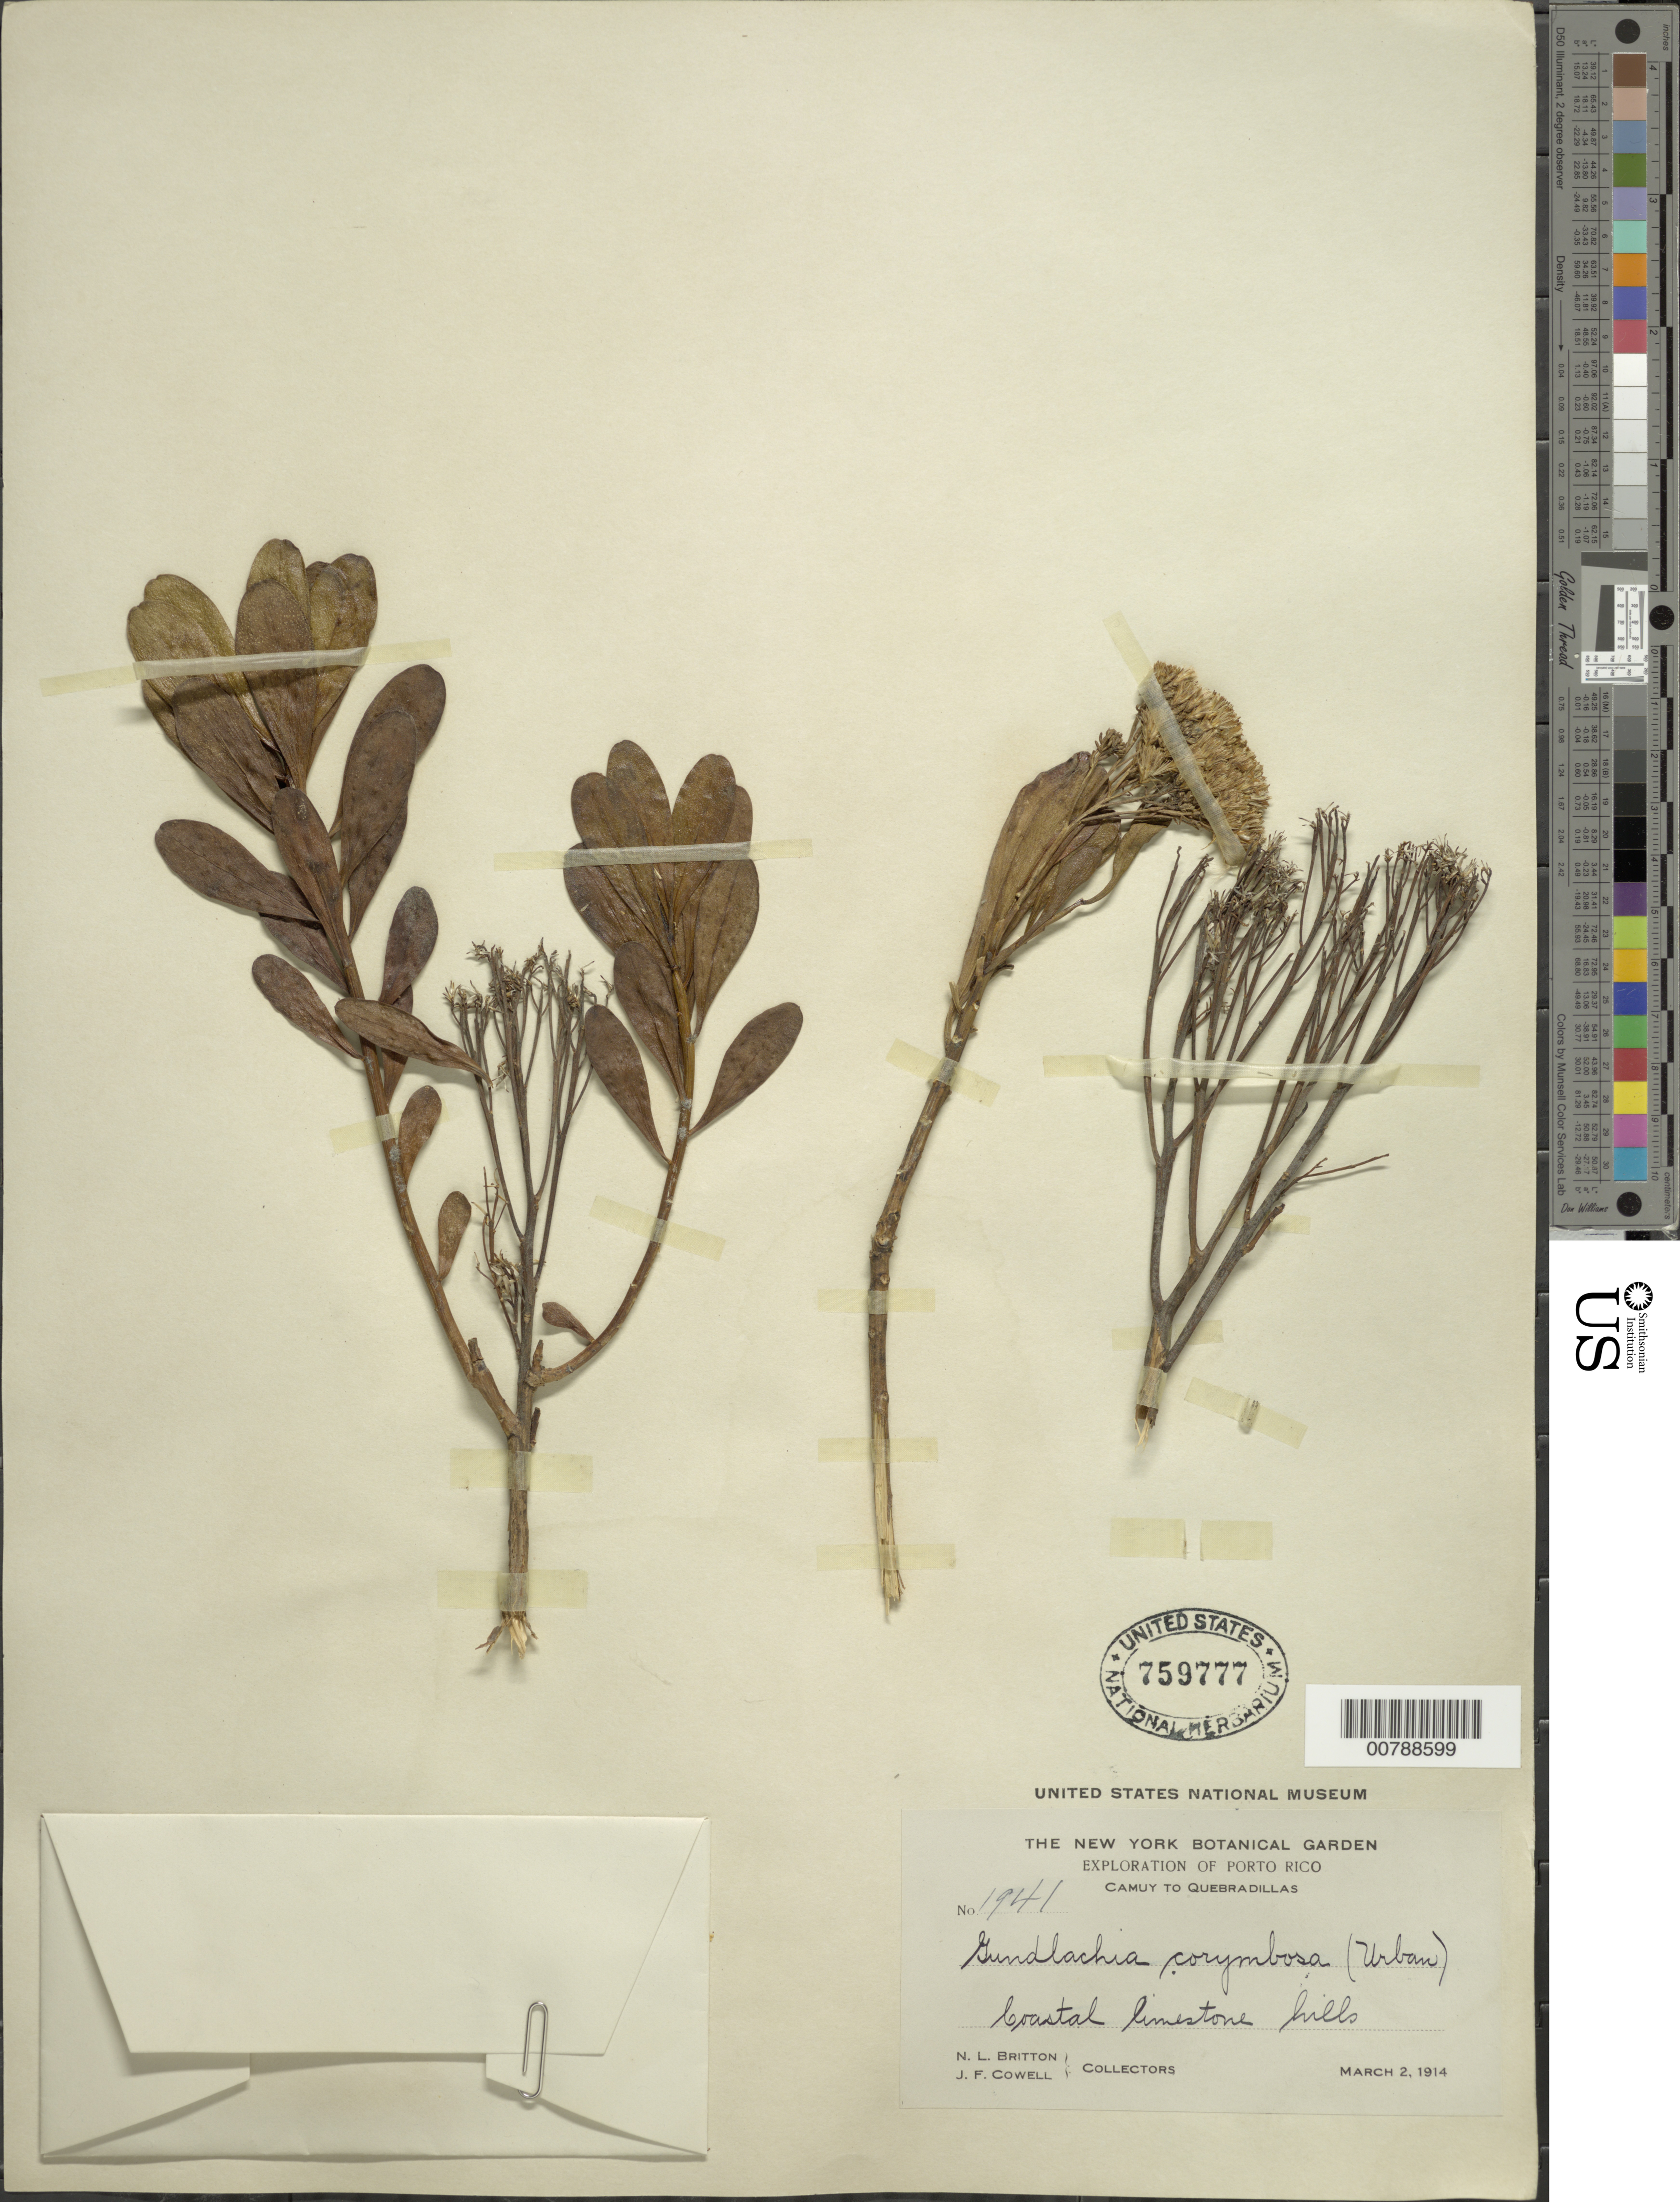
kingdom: Plantae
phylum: Tracheophyta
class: Magnoliopsida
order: Asterales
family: Asteraceae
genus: Gundlachia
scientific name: Gundlachia corymbosa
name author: (Urb.) Britton ex Bold.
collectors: N. Britton & J. F. Cowell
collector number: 1941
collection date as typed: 02 Mar 1914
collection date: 1914-03-02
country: Puerto Rico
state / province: Camuy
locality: Camuy to Quebradillas. Coastal limestone hills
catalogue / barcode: US 759777